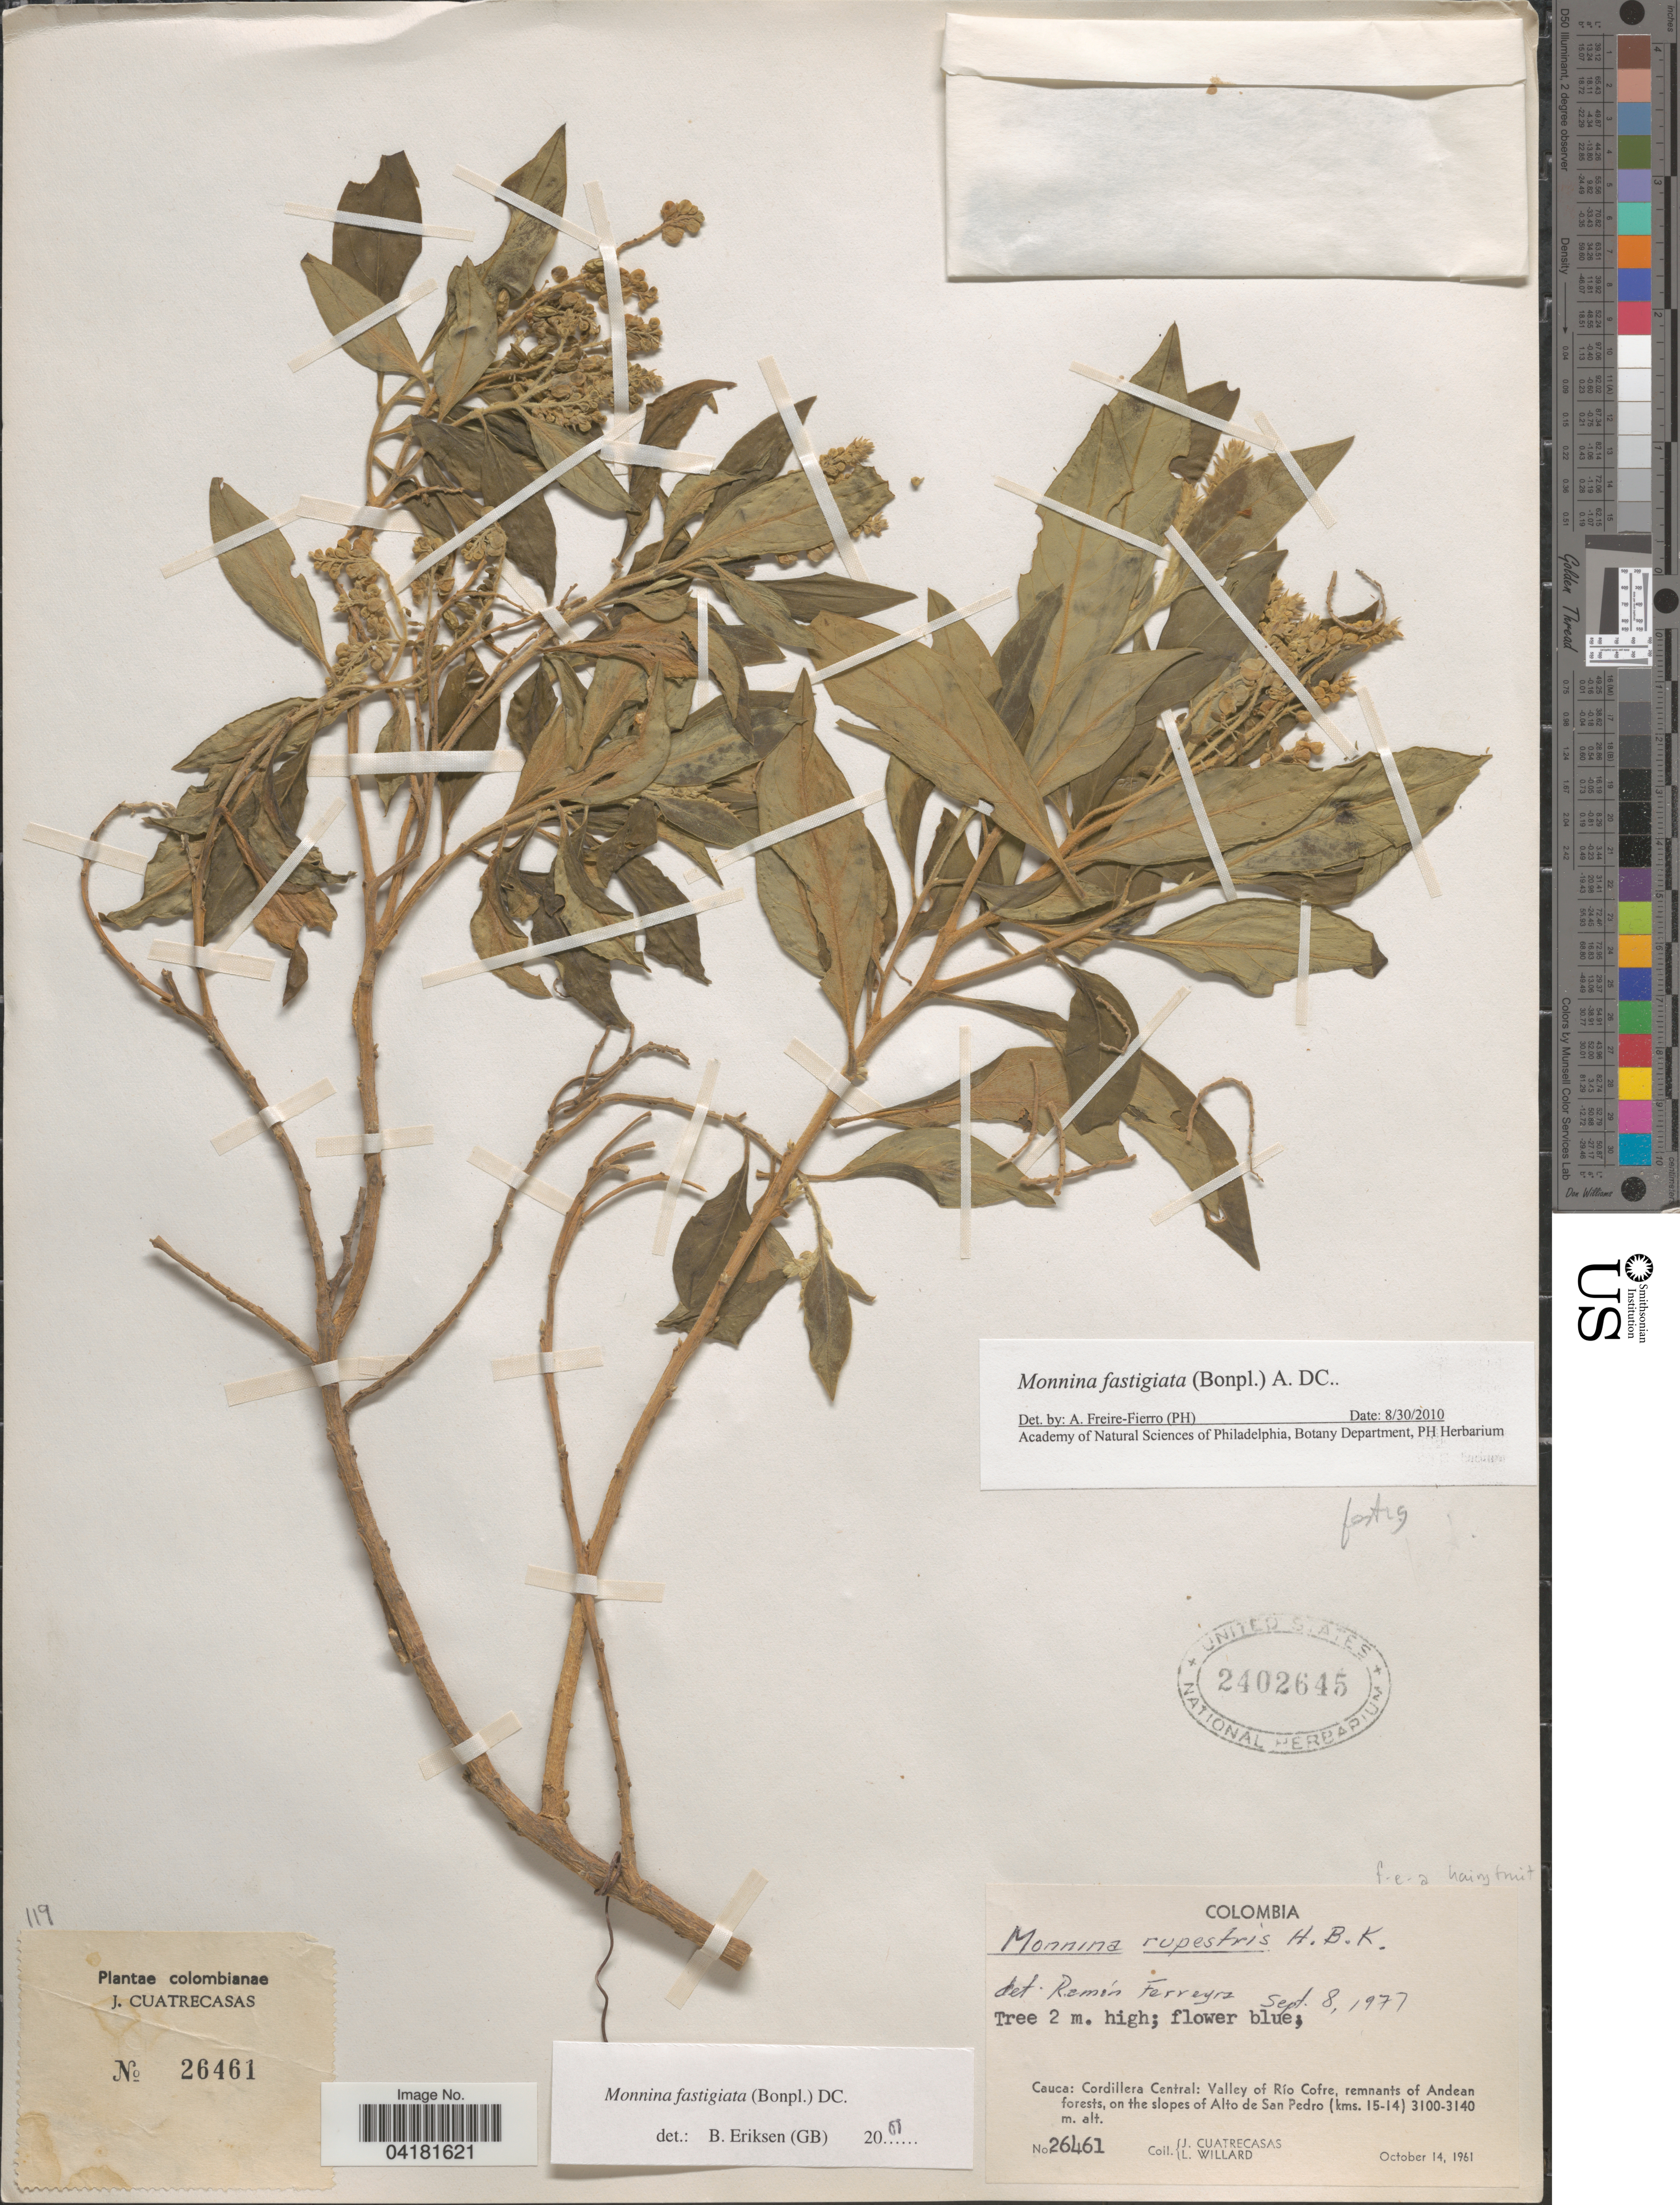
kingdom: Plantae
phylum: Tracheophyta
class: Magnoliopsida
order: Fabales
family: Polygalaceae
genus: Monnina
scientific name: Monnina fastigiata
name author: (Bonpl.) DC.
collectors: J. Cuatrecasas & L. Willard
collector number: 26461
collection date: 1961-10-14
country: Colombia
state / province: Cauca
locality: Cordillera Central: Valley of Río Cofre, remnants of Andean forests, on the slopes of Alto de San Pedro (kms. 15-14).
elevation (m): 3100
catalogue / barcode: US 2402645